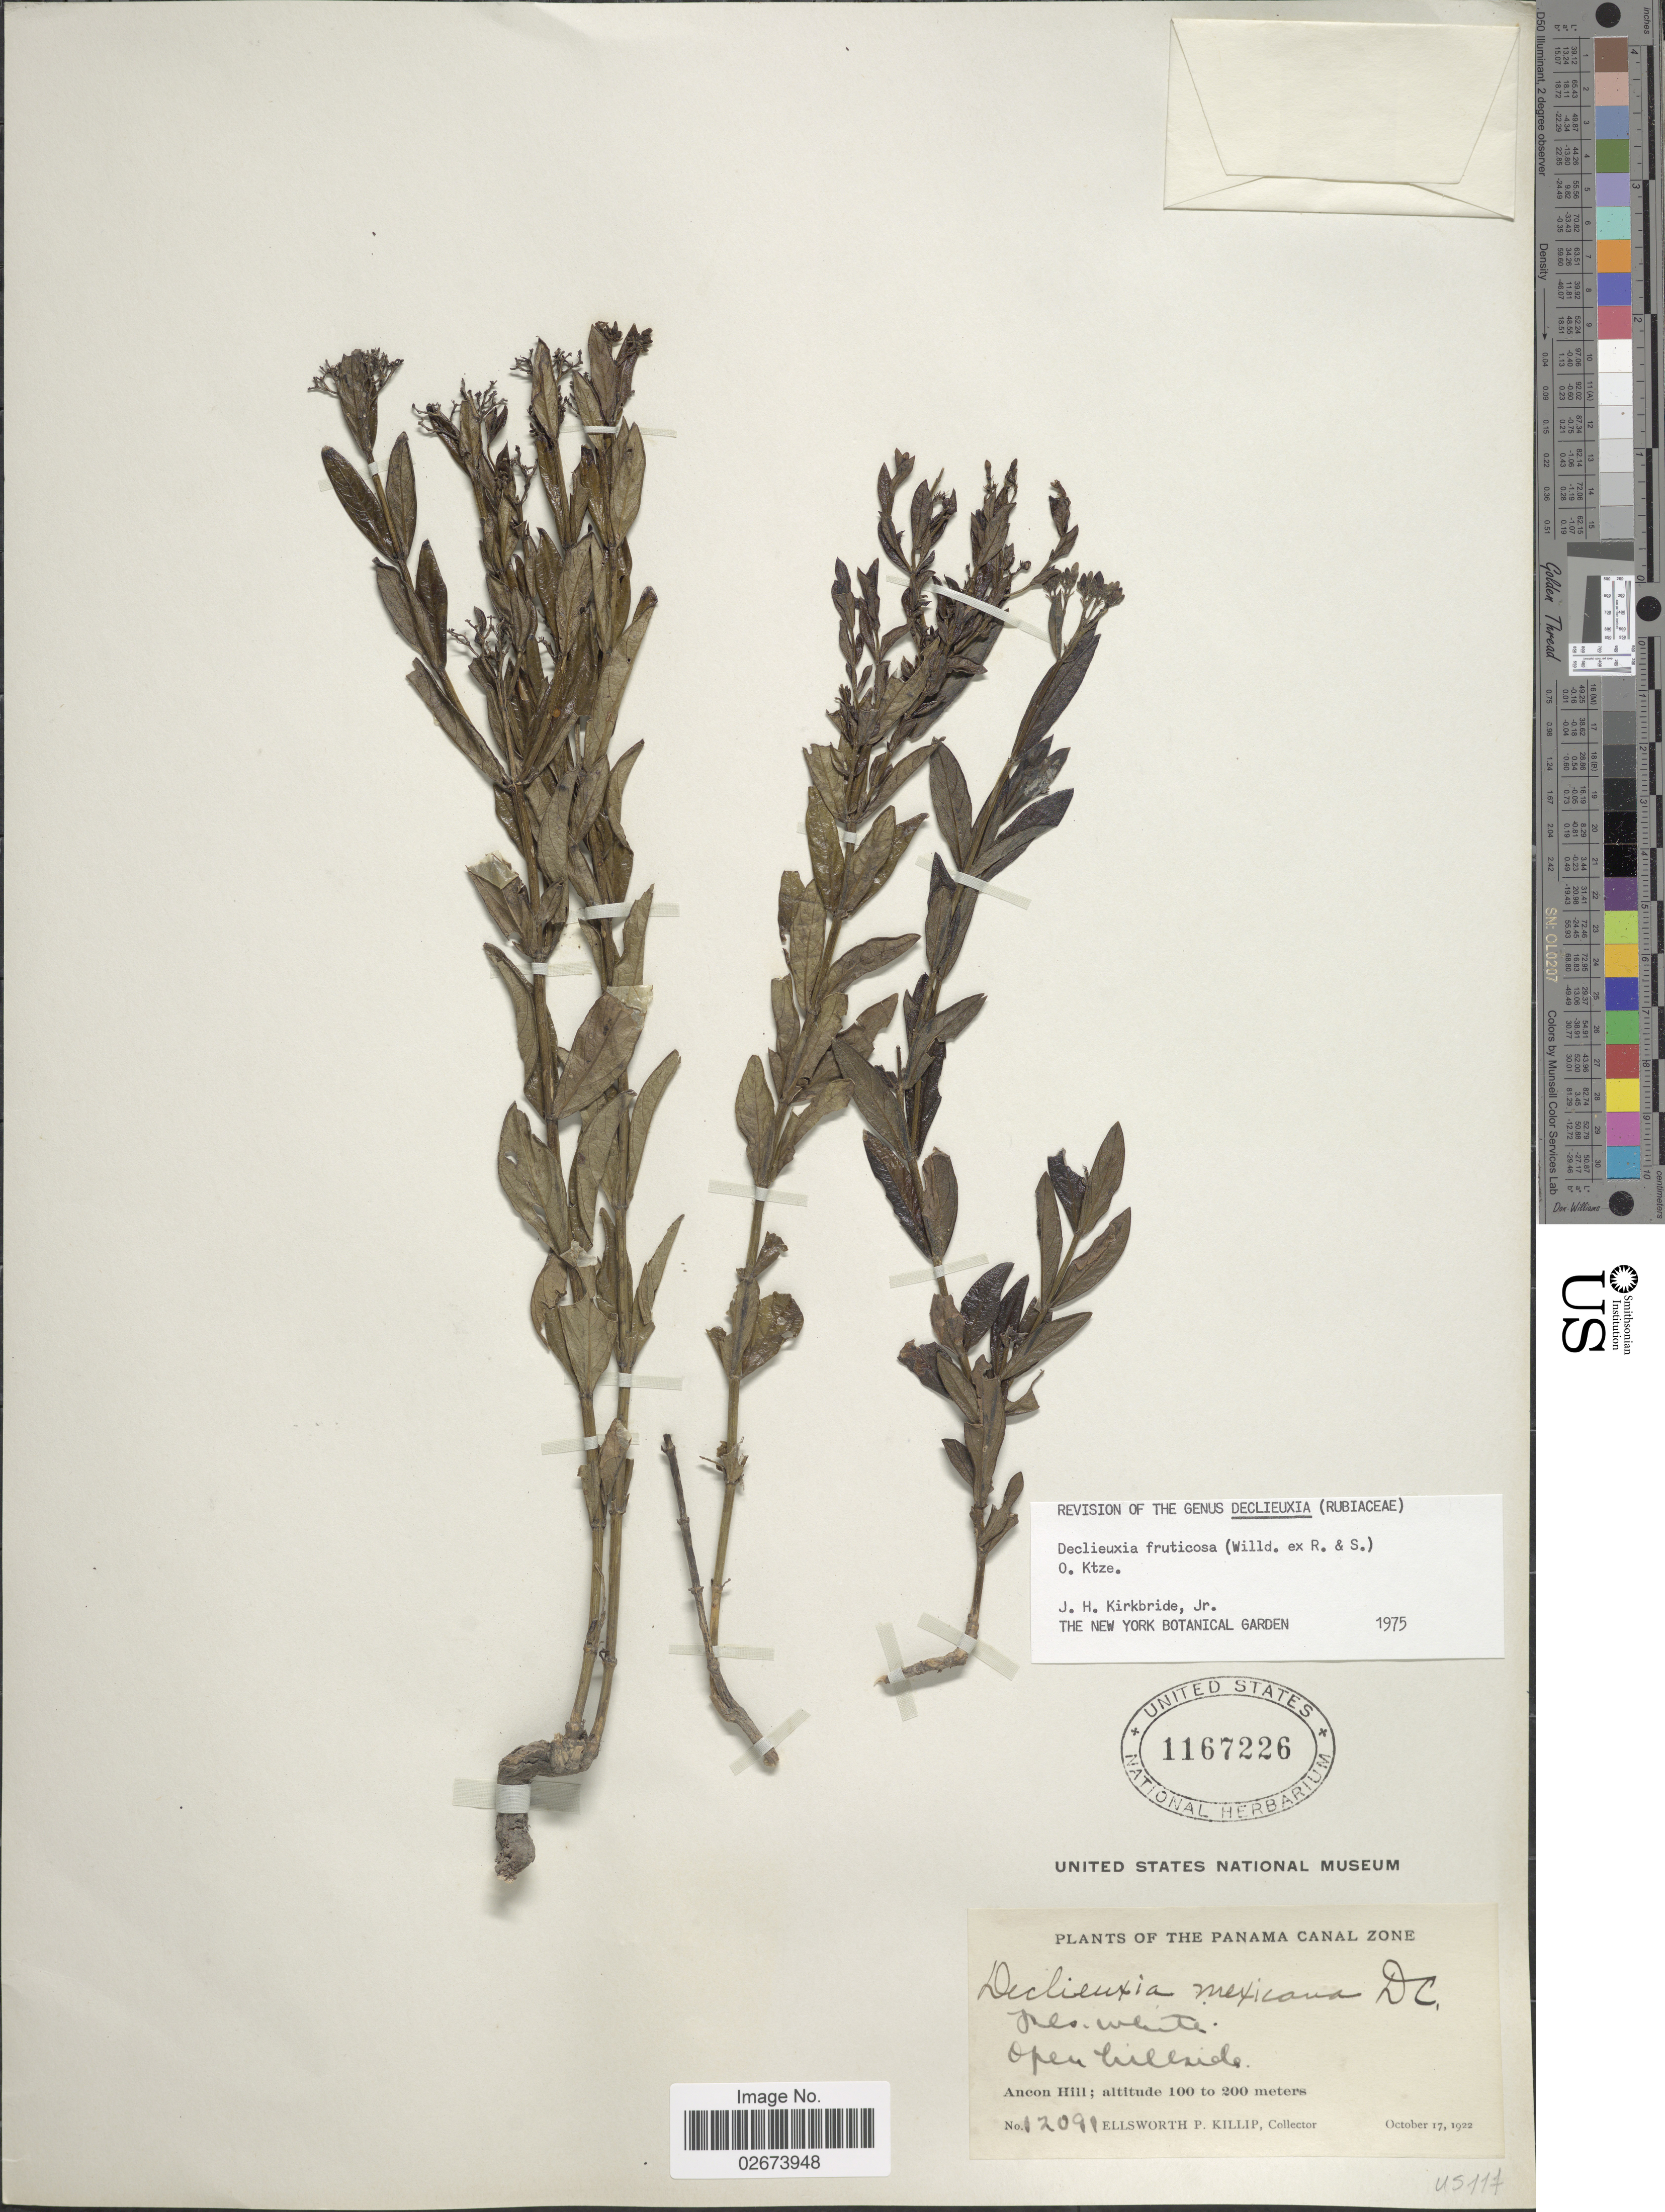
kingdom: Plantae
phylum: Tracheophyta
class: Magnoliopsida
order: Gentianales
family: Rubiaceae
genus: Declieuxia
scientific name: Declieuxia fruticosa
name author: (Willd. ex Roem. & Schult.) Kuntze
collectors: E. P. Killip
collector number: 12091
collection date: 1922-10-17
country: Panama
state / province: Colón / Panamá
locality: Panama Canal Zone. Open hillside. Ancon Hill.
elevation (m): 100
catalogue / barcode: US 1167226